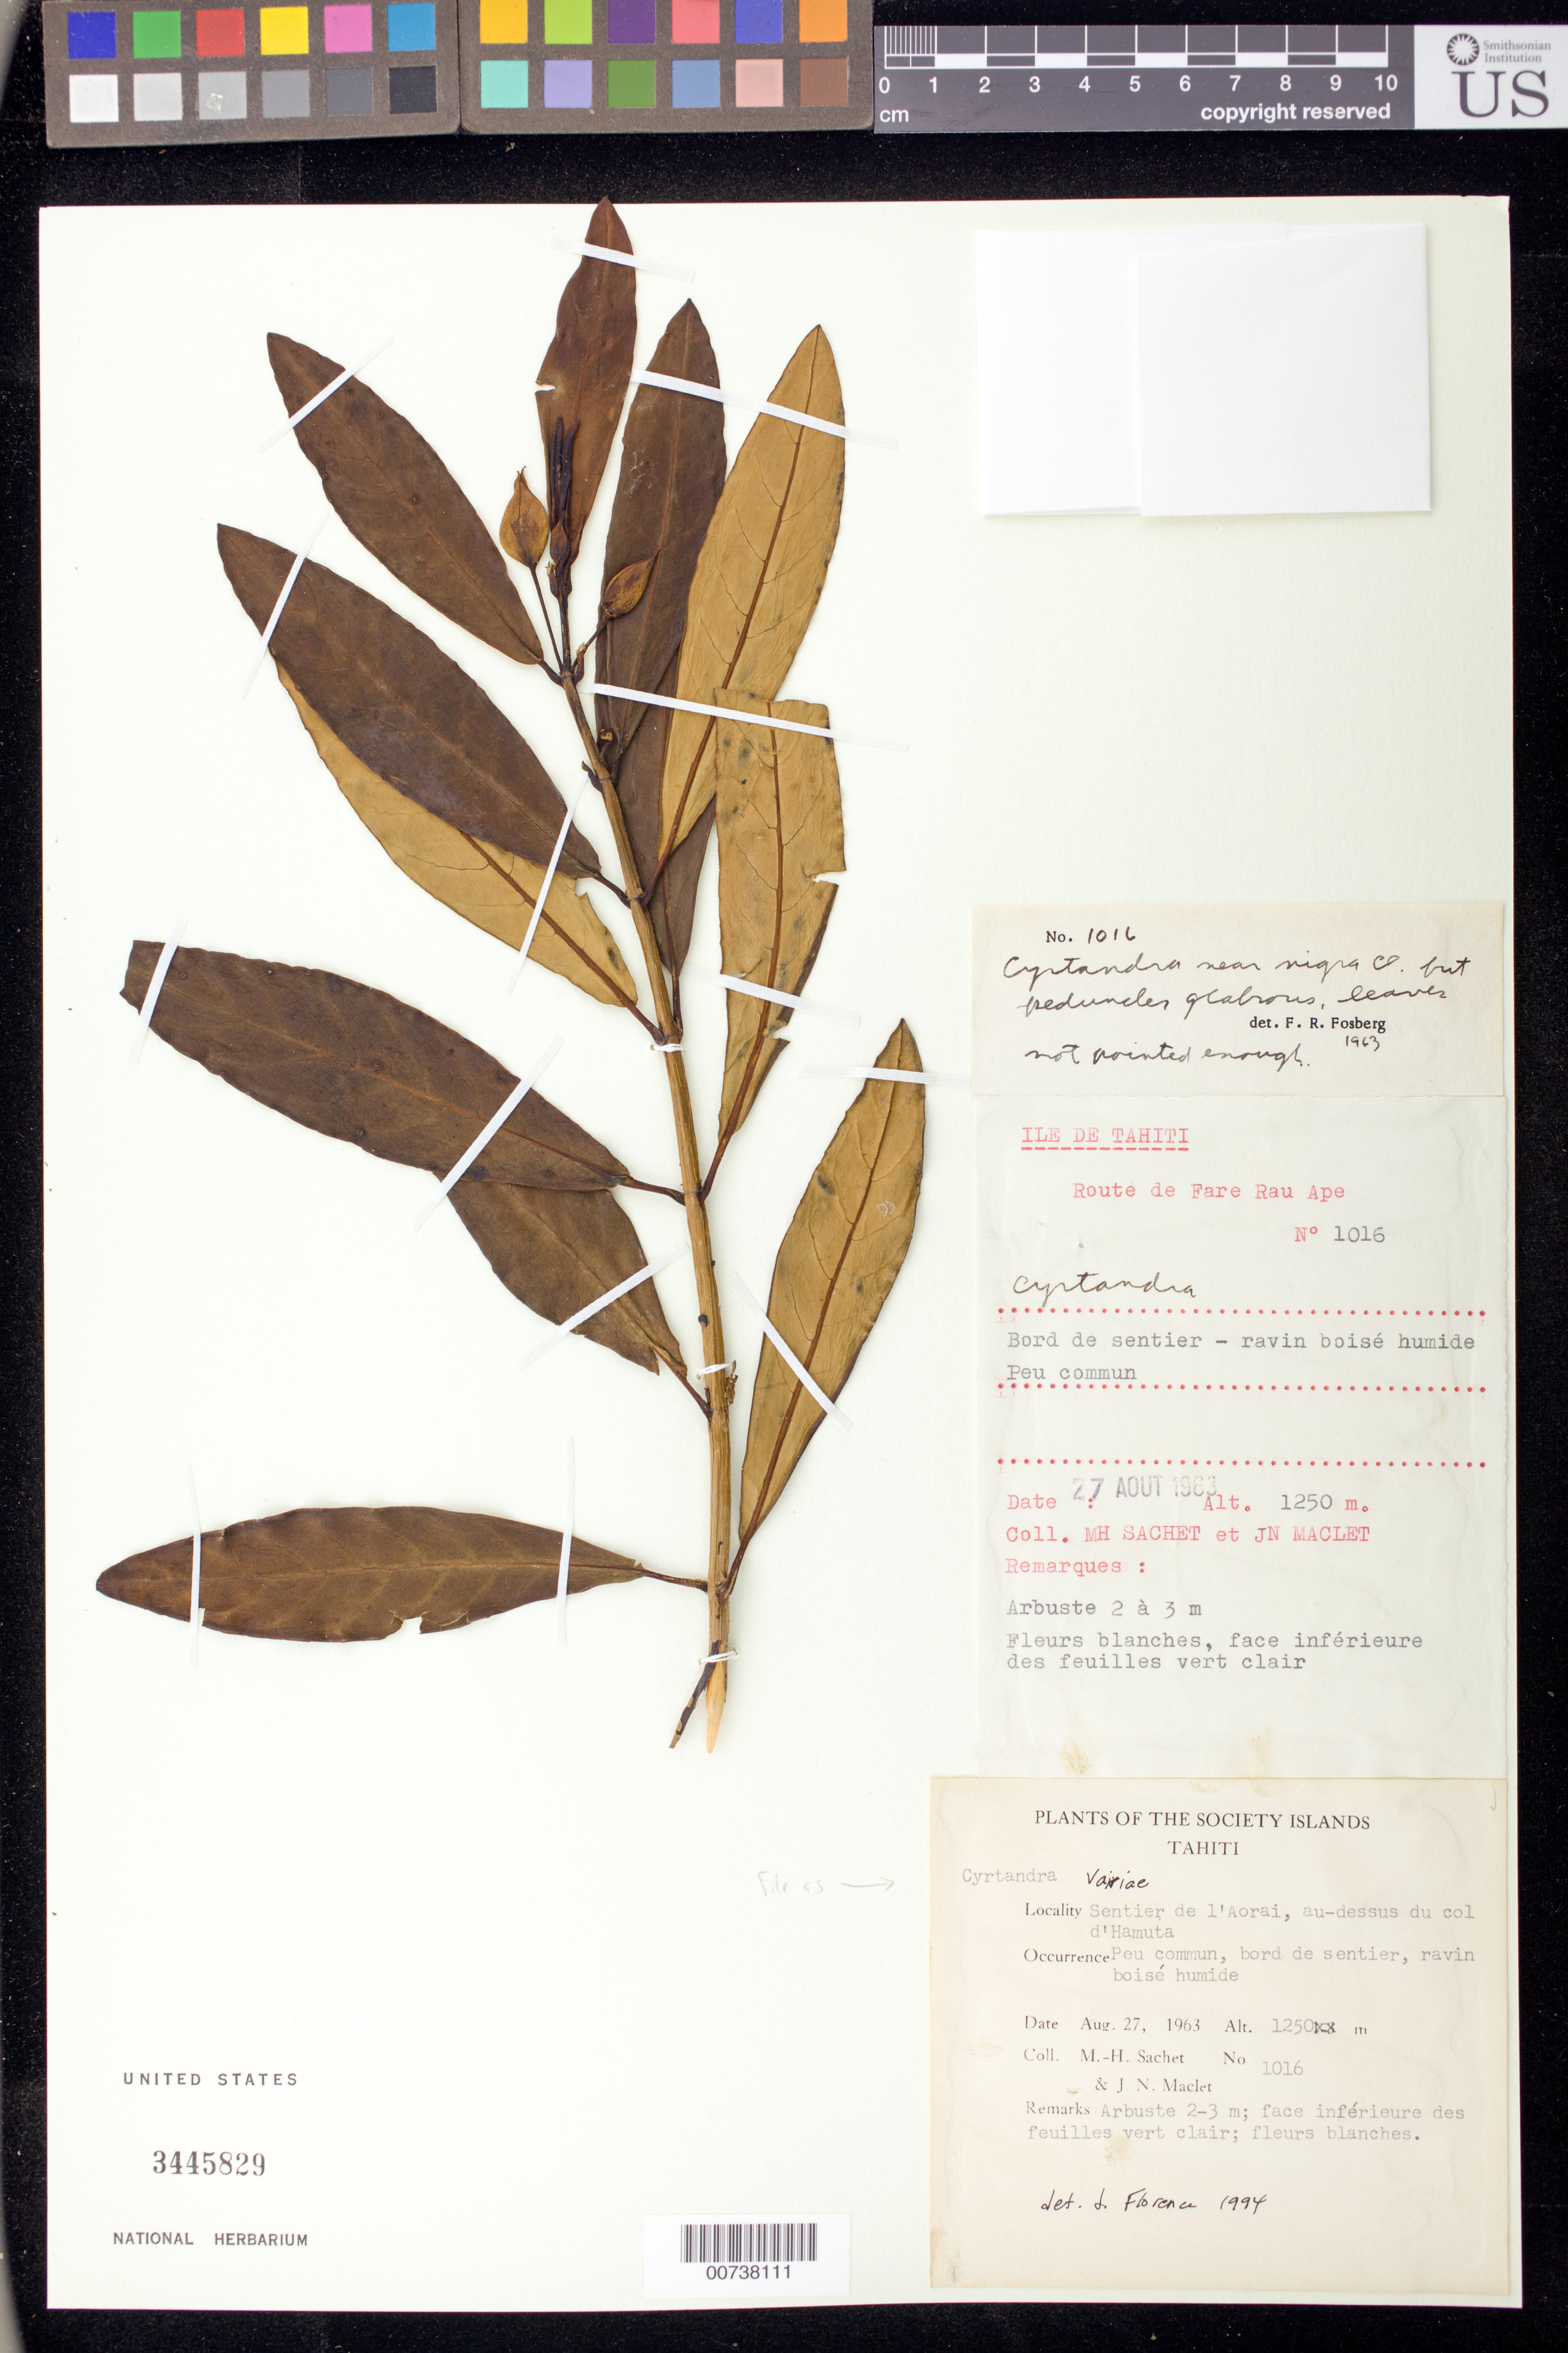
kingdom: Plantae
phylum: Tracheophyta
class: Magnoliopsida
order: Lamiales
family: Gesneriaceae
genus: Cyrtandra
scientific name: Cyrtandra vairiae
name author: Drake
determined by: Florence, J.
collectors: M.-H. Sachet & J. Maclet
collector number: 1016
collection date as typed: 27 Aug 1963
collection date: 1963-08-27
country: French Polynesia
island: Tahiti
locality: Route de Fare Rau Ape, Sentier de l'Aorai, au-dessus du col d'Hamuta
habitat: Peu commun, bord de sentier, ravin boisé humide.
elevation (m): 1250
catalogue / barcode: US 3445829